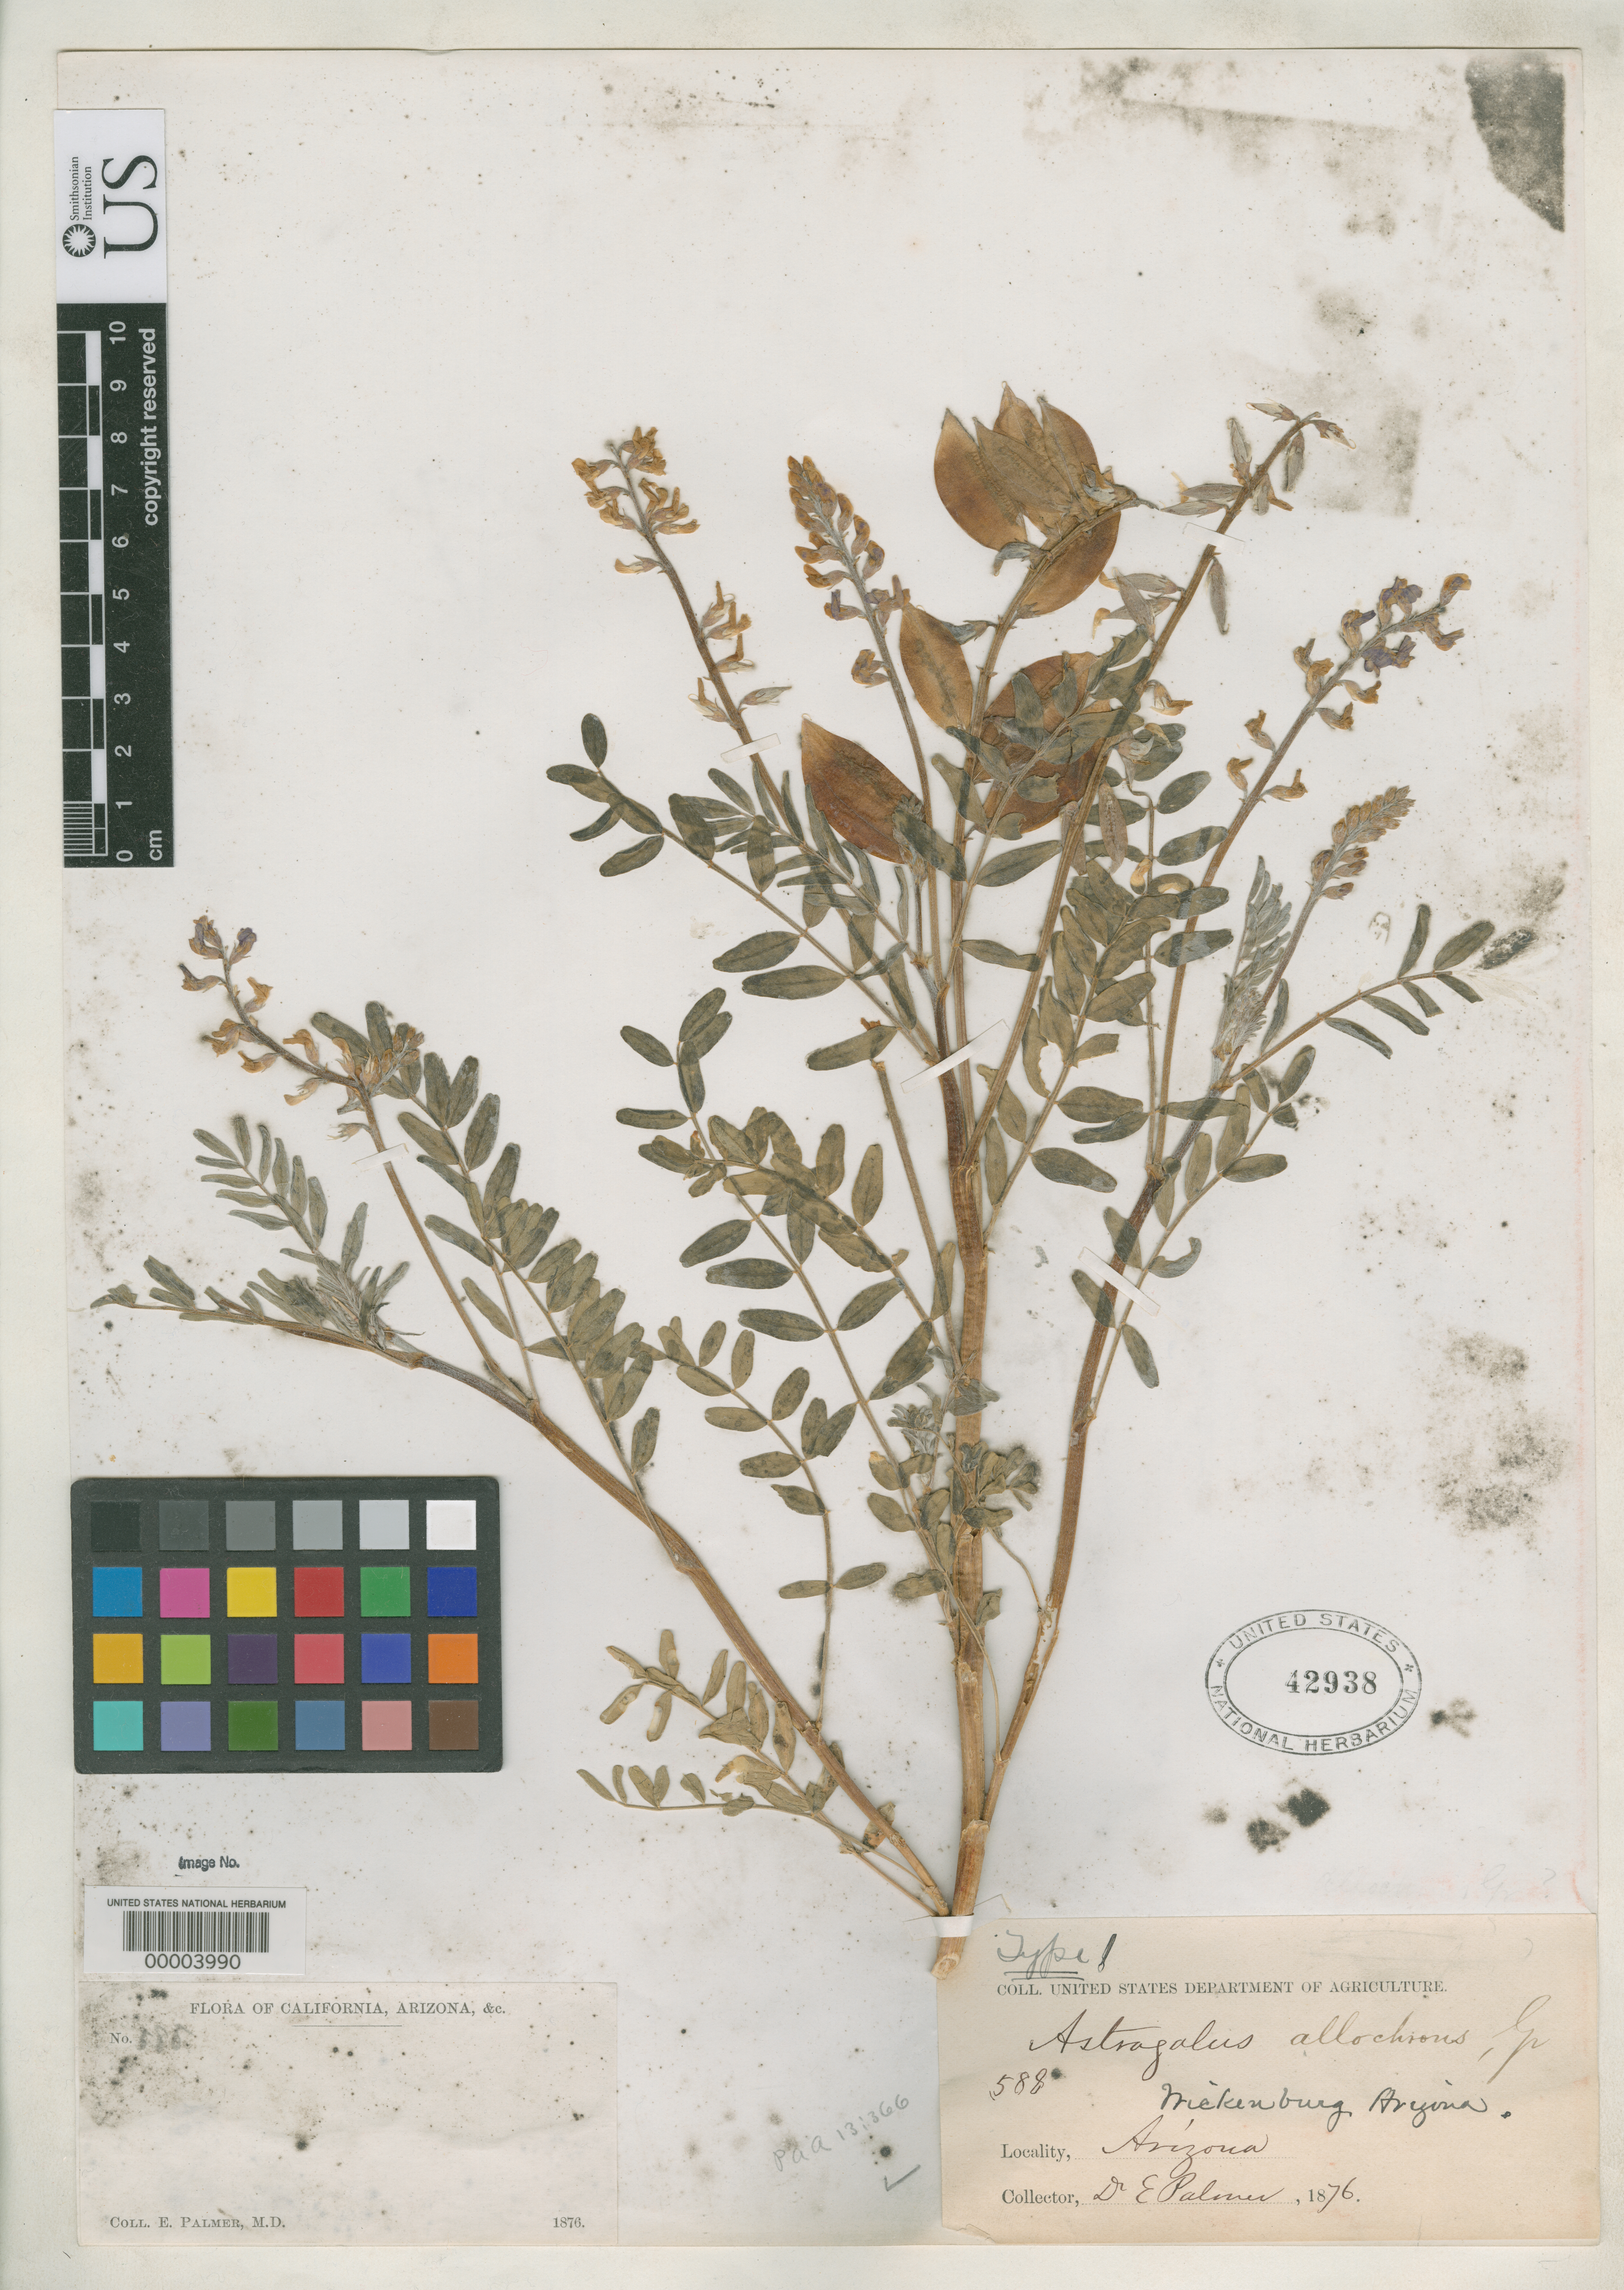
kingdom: Plantae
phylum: Tracheophyta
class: Magnoliopsida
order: Fabales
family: Fabaceae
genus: Astragalus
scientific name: Astragalus allochrous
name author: A. Gray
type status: Isotype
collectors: E. Palmer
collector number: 588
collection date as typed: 1876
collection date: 1876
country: United States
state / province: Arizona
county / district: Maricopa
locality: Wickenburg.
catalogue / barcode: US 42938